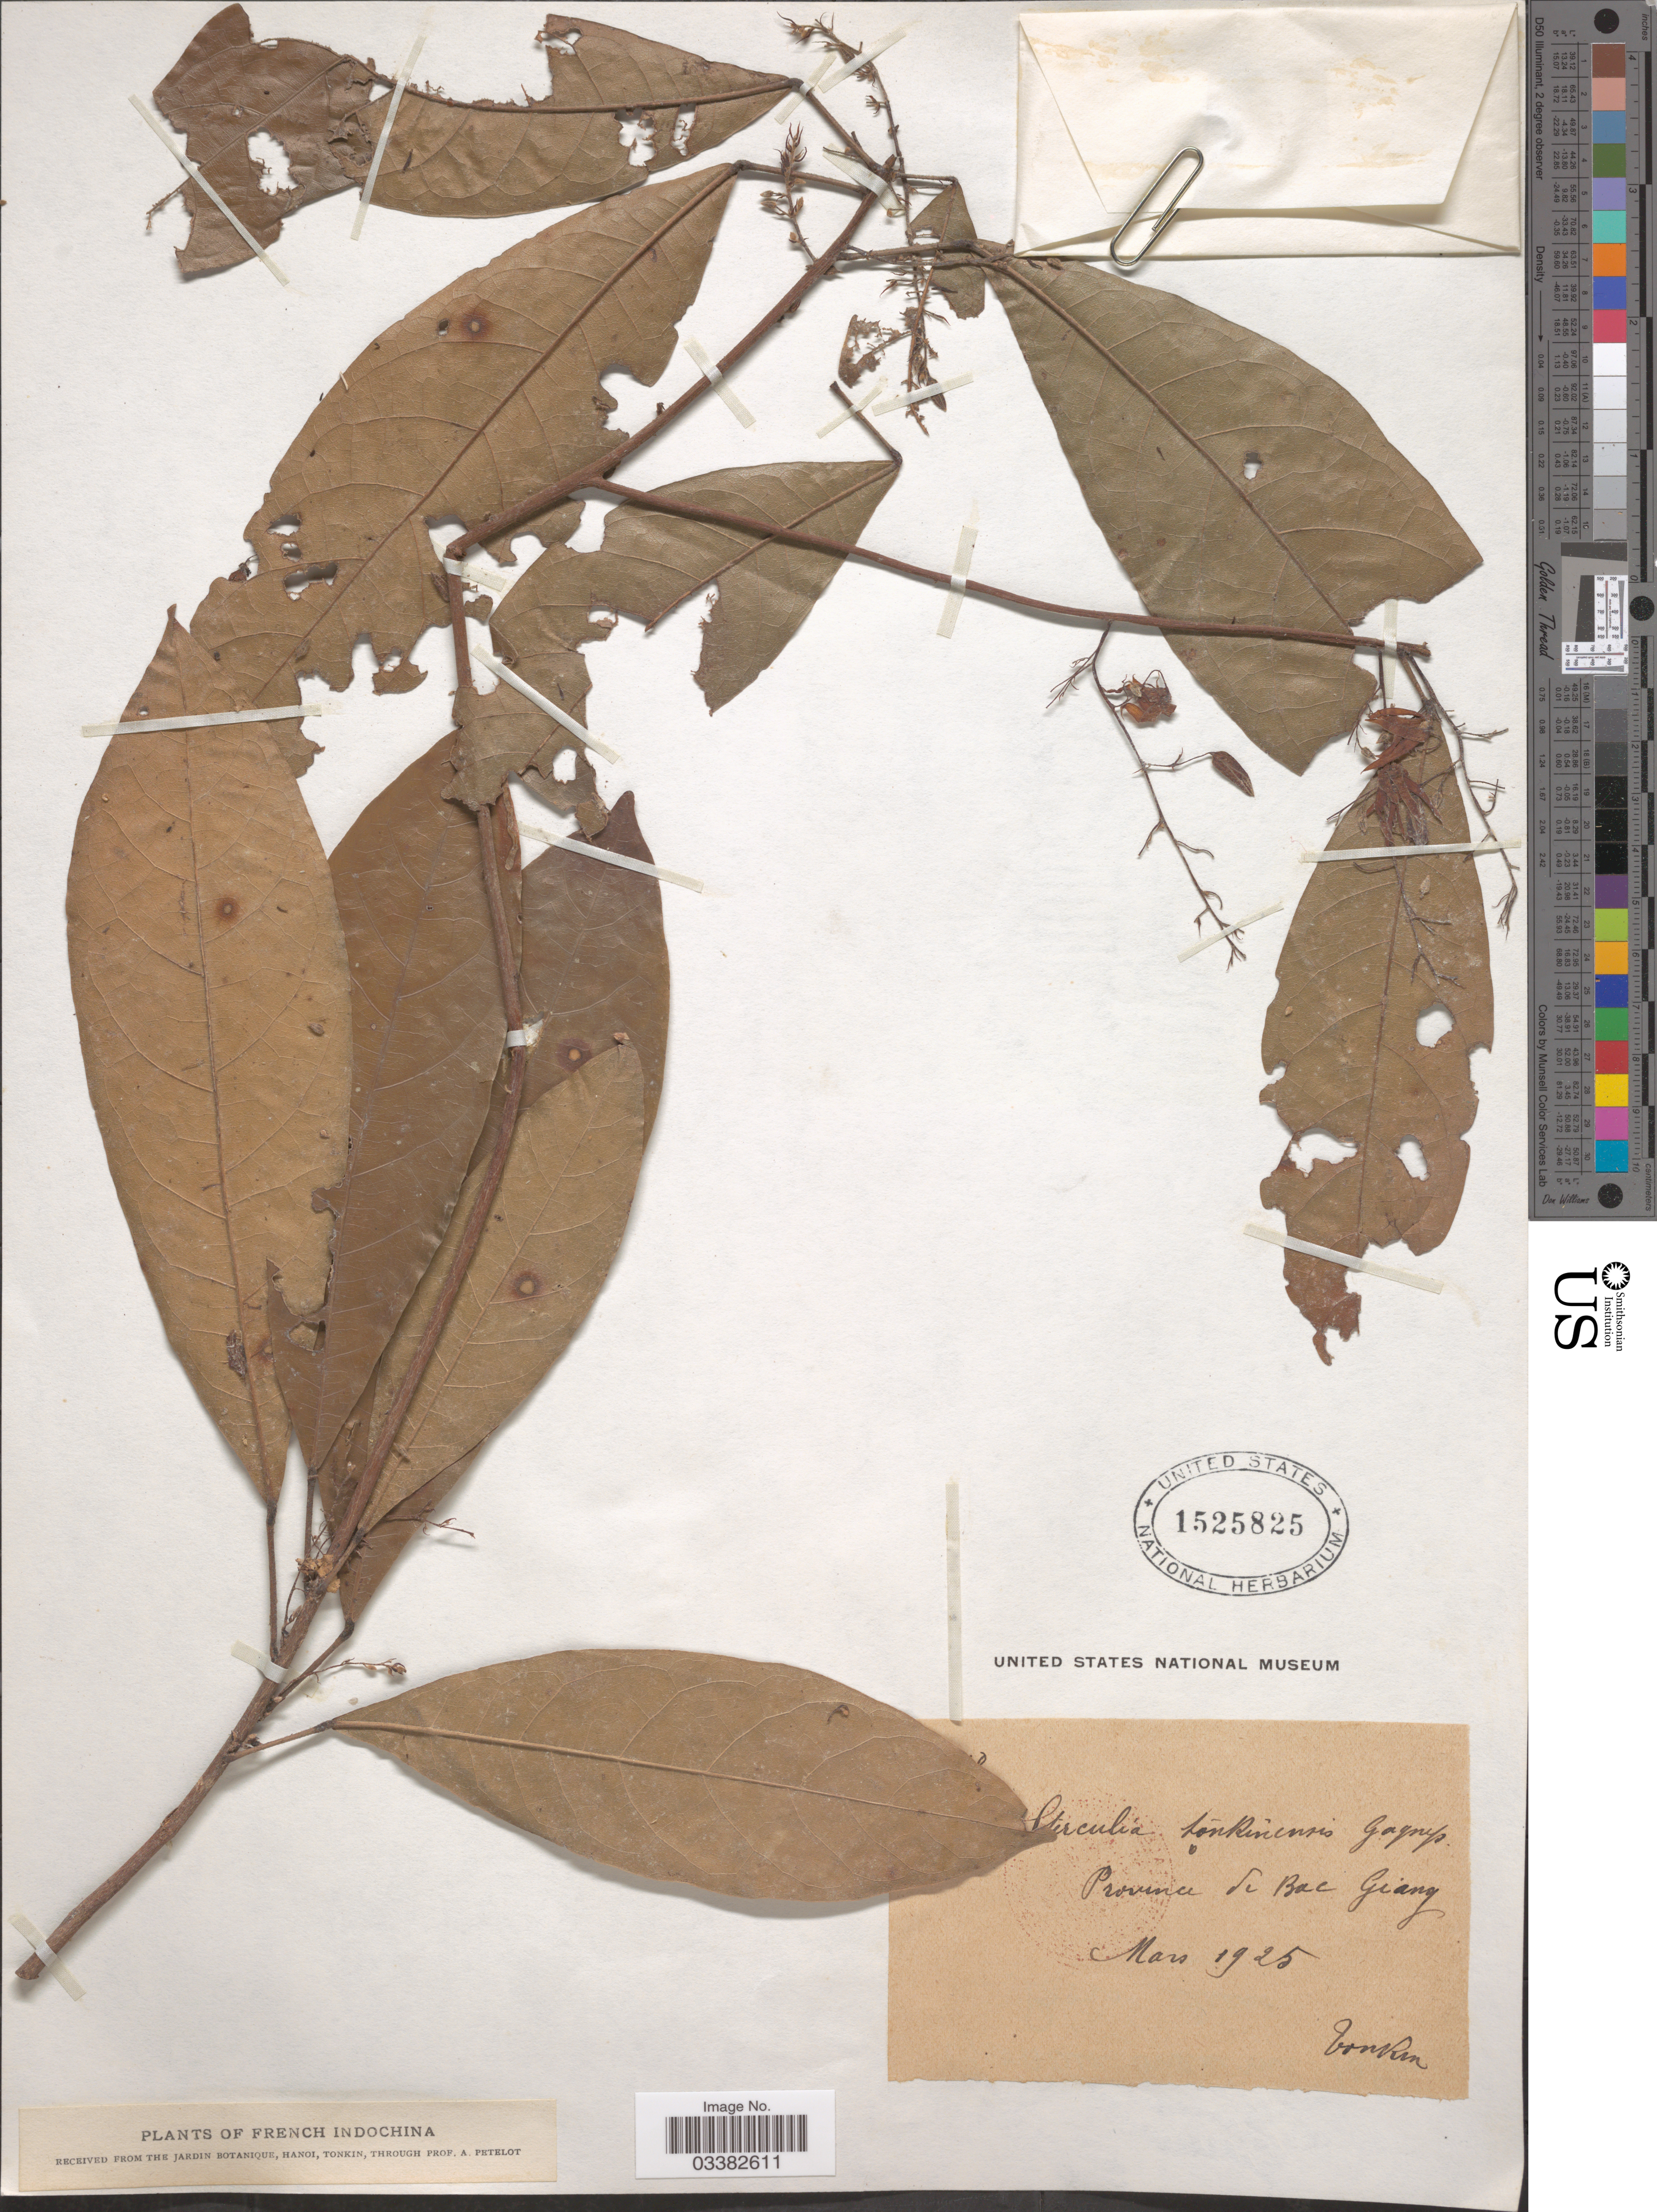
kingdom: Plantae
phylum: Tracheophyta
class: Magnoliopsida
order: Malvales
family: Malvaceae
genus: Sterculia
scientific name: Sterculia tonkinensis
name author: Aug. DC.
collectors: P. A. Pételot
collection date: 1925-03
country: Vietnam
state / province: Bac Giang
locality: French Indochina.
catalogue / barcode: US 1525825